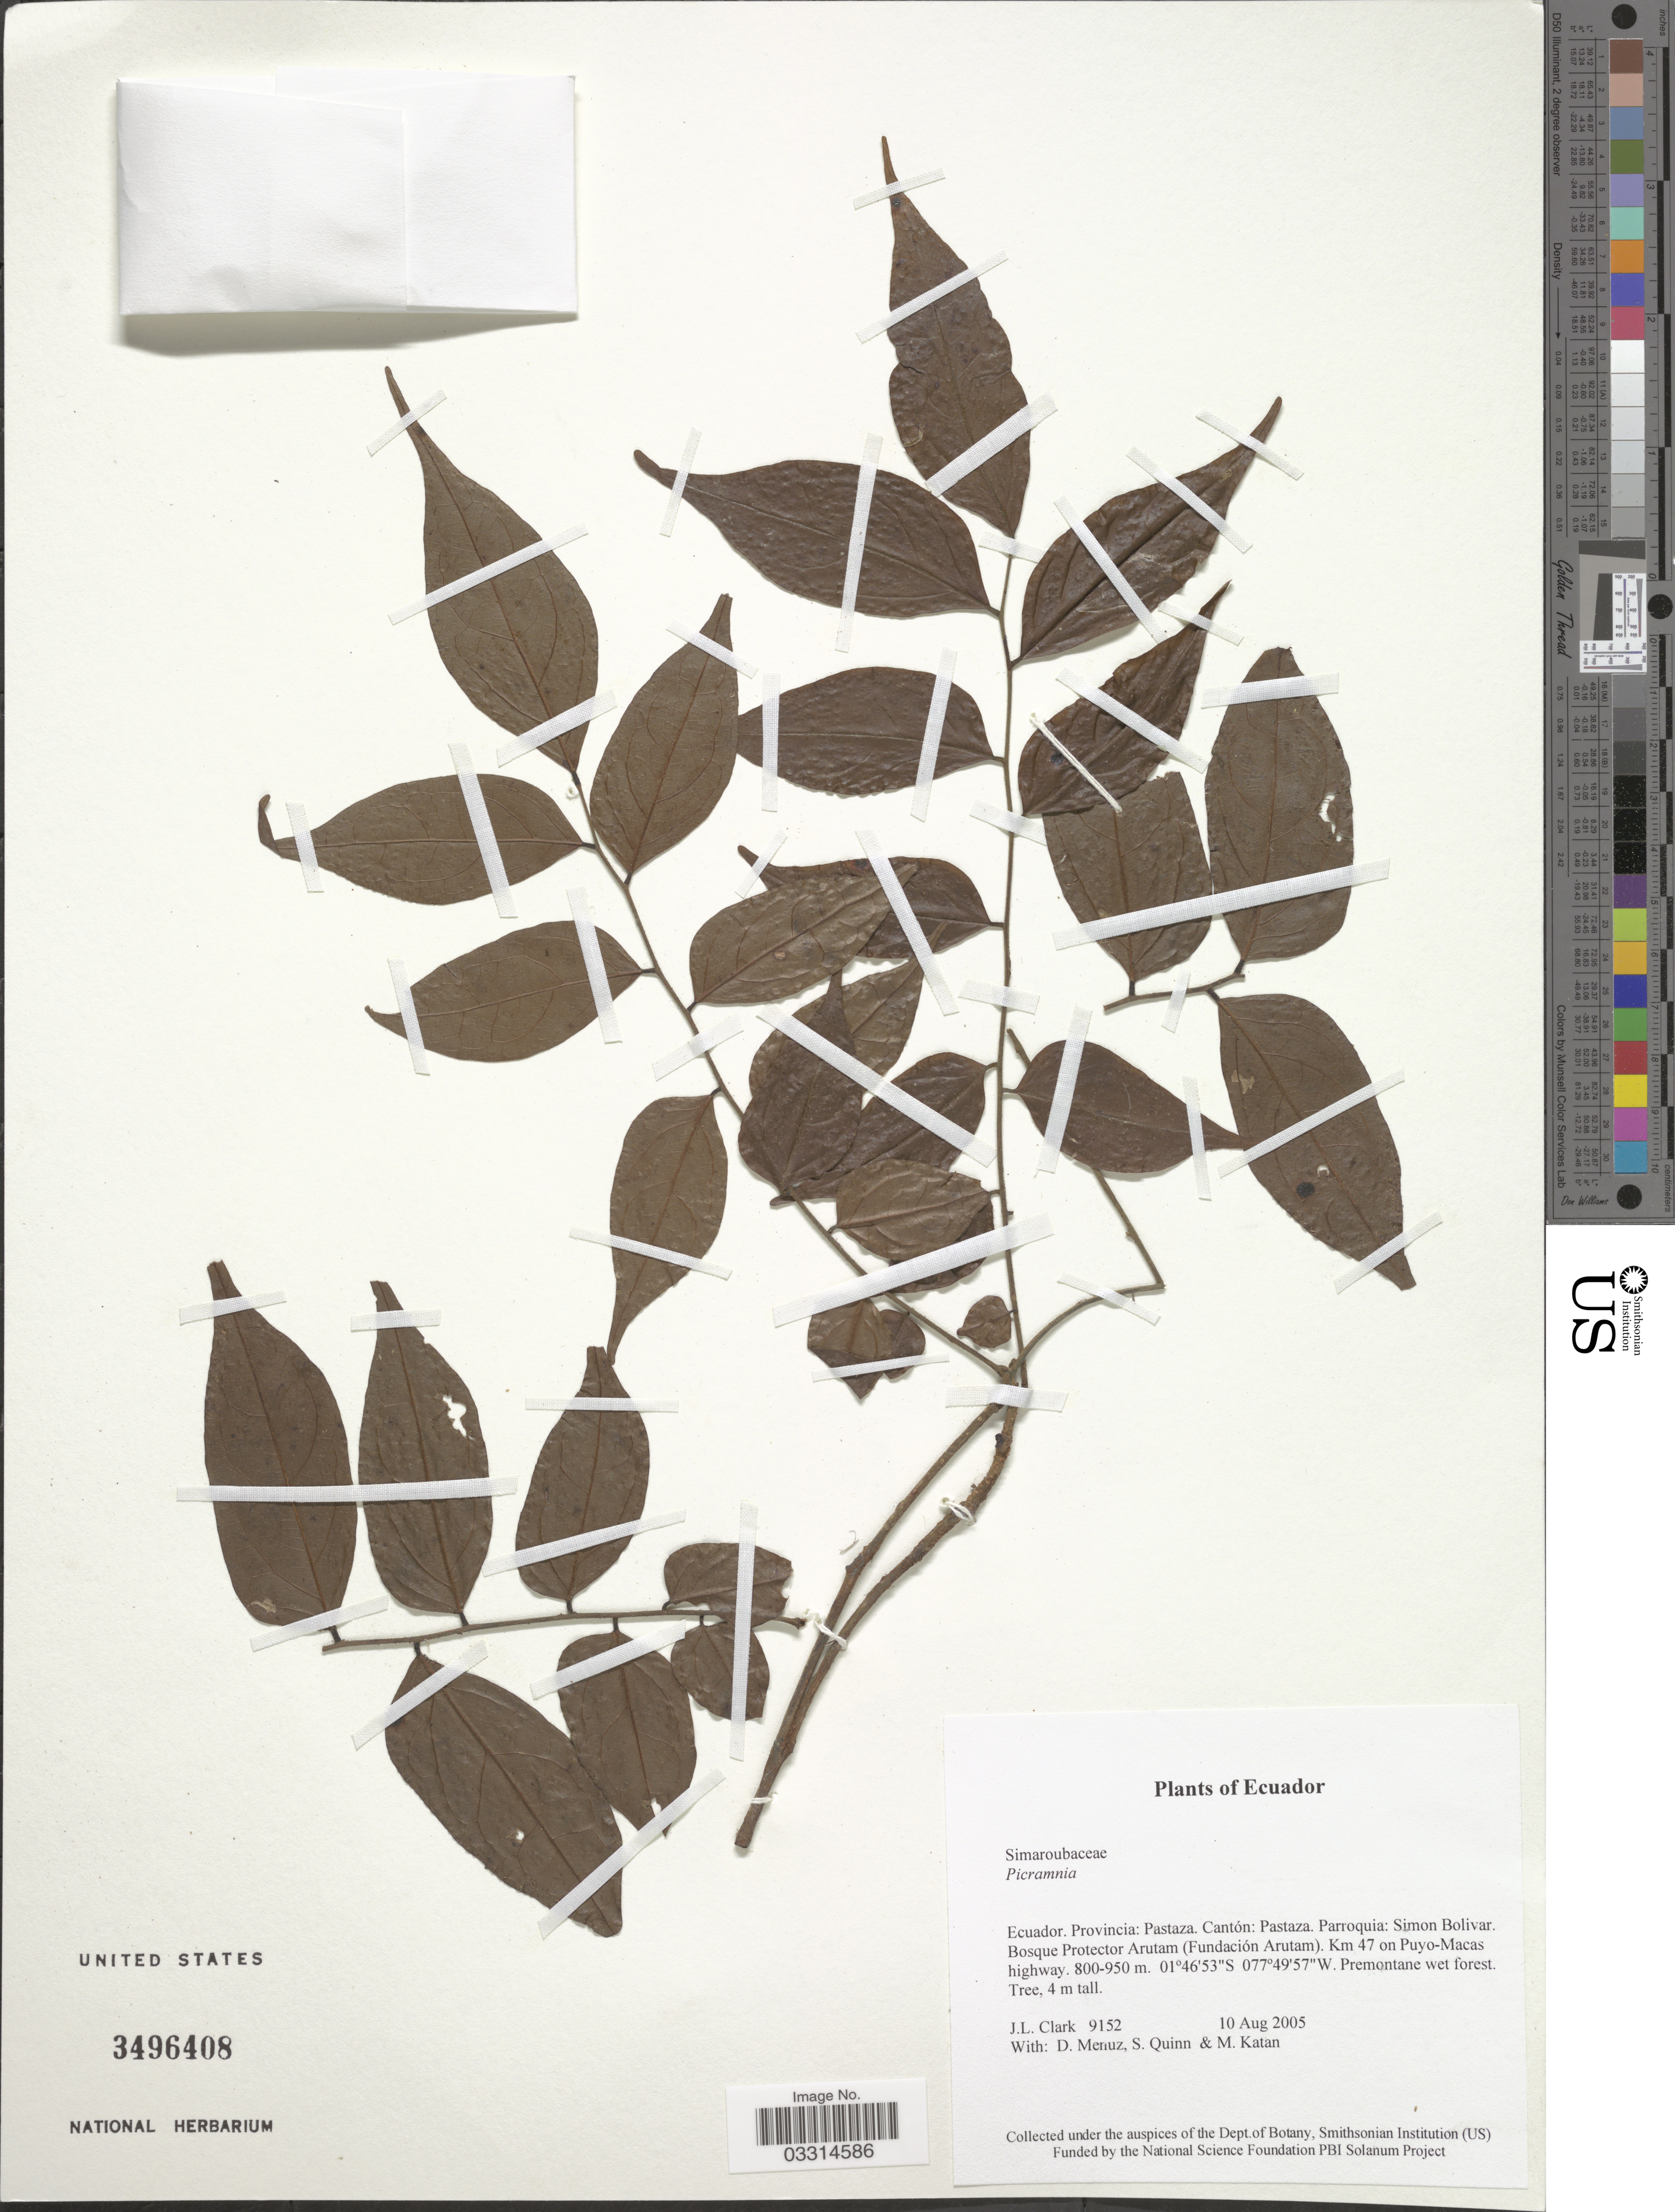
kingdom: Plantae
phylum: Tracheophyta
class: Magnoliopsida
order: Picramniales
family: Picramniaceae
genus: Picramnia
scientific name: Picramnia sp.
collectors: J. L. Clark, D. Menuz, S. Quinn & M. Katan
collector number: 9152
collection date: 2005-08-10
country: Ecuador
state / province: Pastaza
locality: Cantón: Pastaza. Parroquia: Simon Bolivar. Bosque Protector Arutam (Fundación Arutam). Km 47 on Puyo-Macas highway.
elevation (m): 800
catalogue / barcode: US 3496408